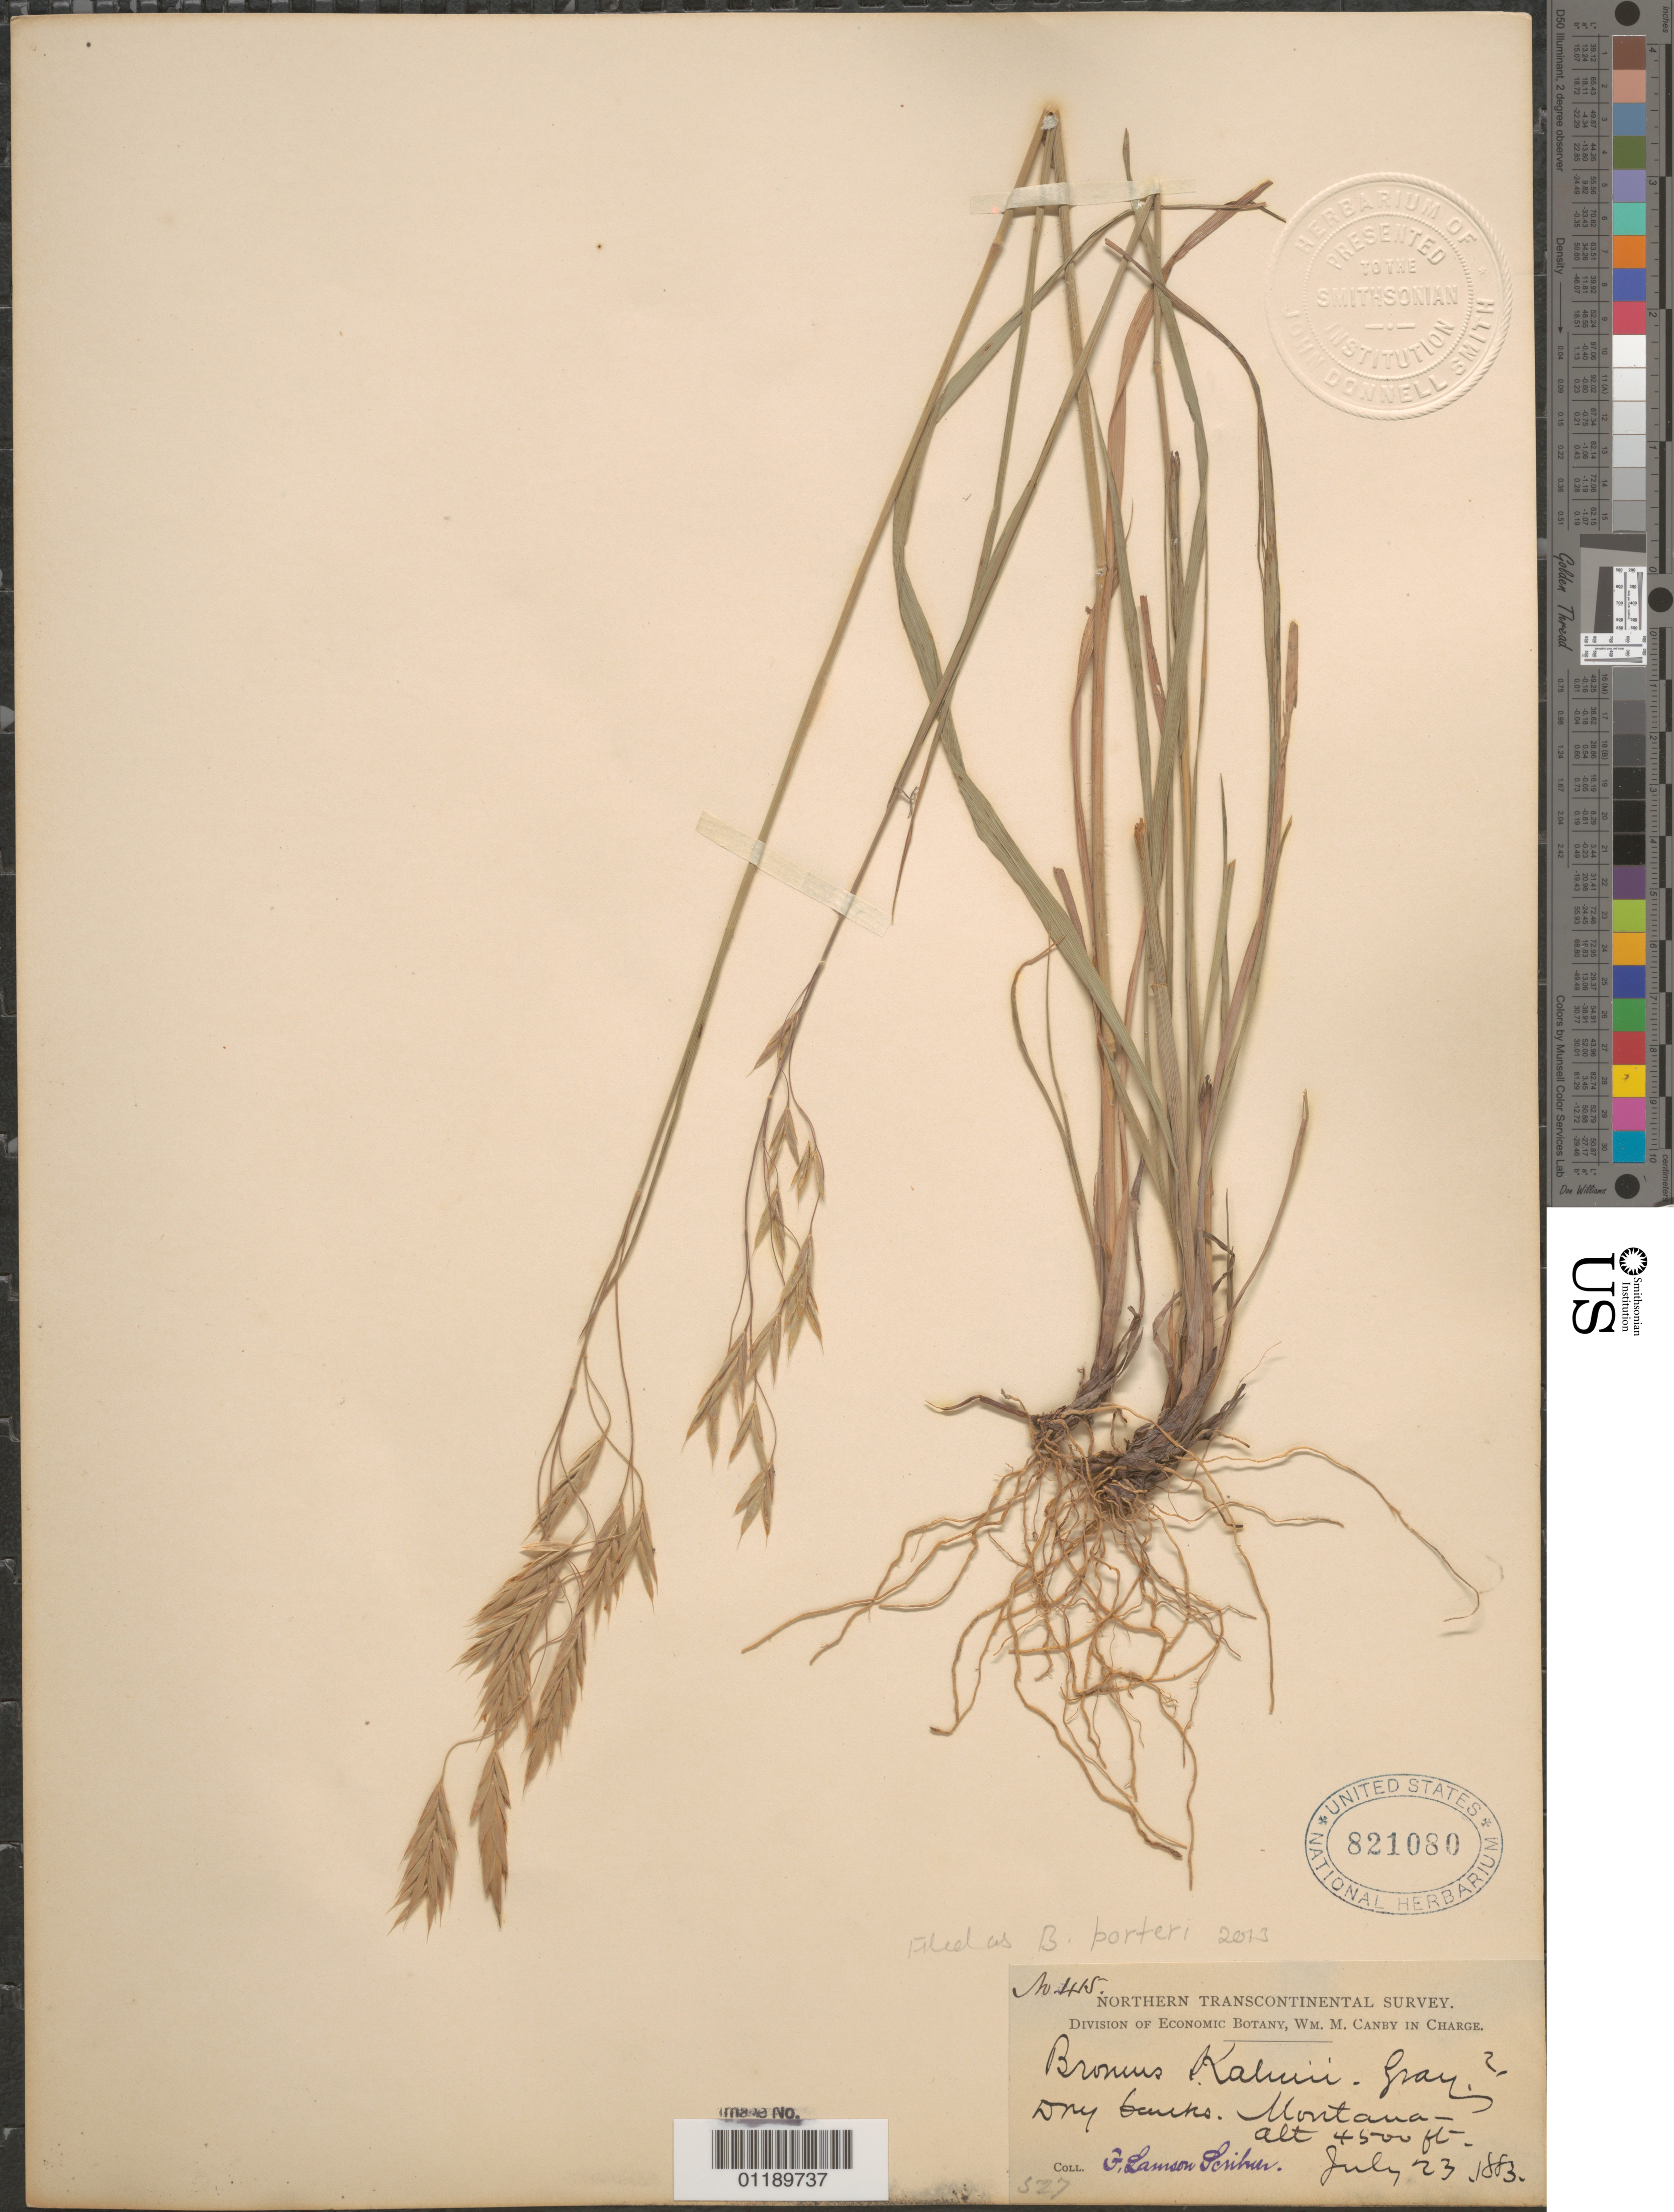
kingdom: Plantae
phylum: Tracheophyta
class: Liliopsida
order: Poales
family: Poaceae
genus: Bromus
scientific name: Bromus porteri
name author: (J.M. Coult.) Nash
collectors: F. L. Scribner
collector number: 415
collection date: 1883-07-23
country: United States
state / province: Montana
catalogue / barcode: US 821080